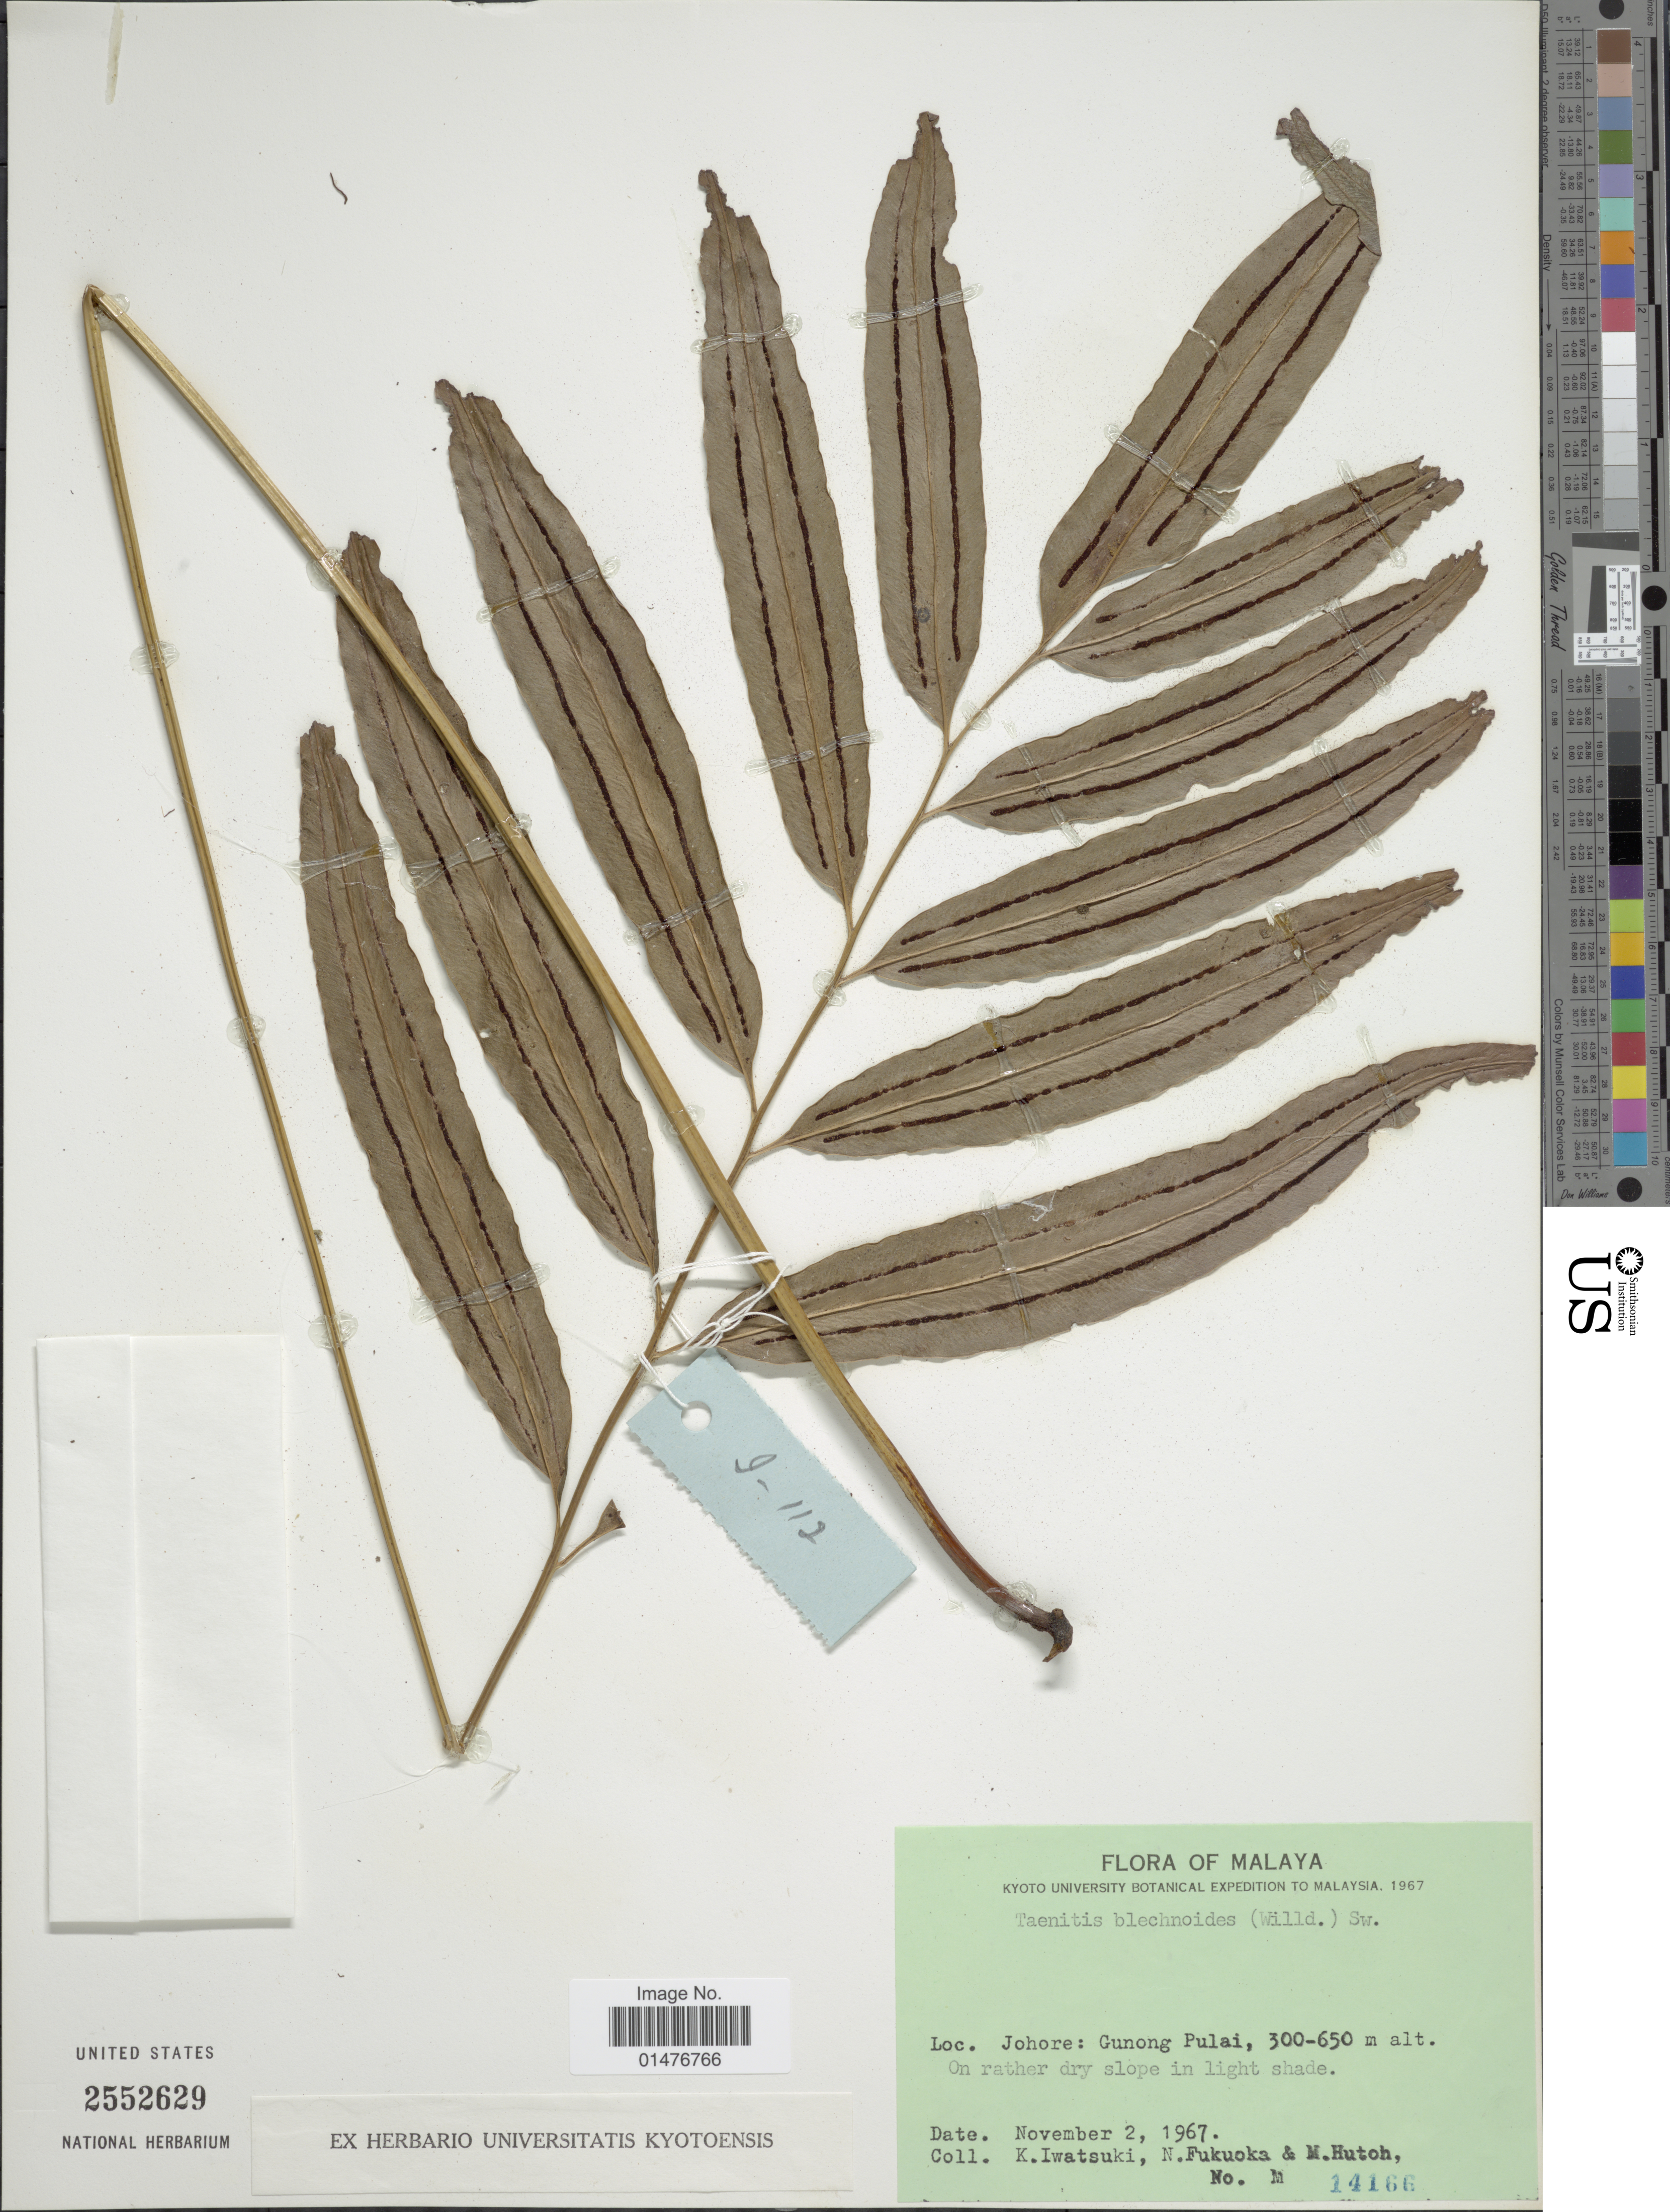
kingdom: Plantae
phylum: Tracheophyta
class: Polypodiopsida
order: Polypodiales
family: Pteridaceae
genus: Taenitis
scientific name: Taenitis blechnoides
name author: (Willd.) Sw.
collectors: K. Iwatsuki, N. Fukuoka & M. Hutoh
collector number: M14166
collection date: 1967-11-02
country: Malaysia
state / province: Johor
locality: Johore: Gunong Pulai, On rather dry slope in light shade, Malaya.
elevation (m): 300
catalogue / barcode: US 2552629